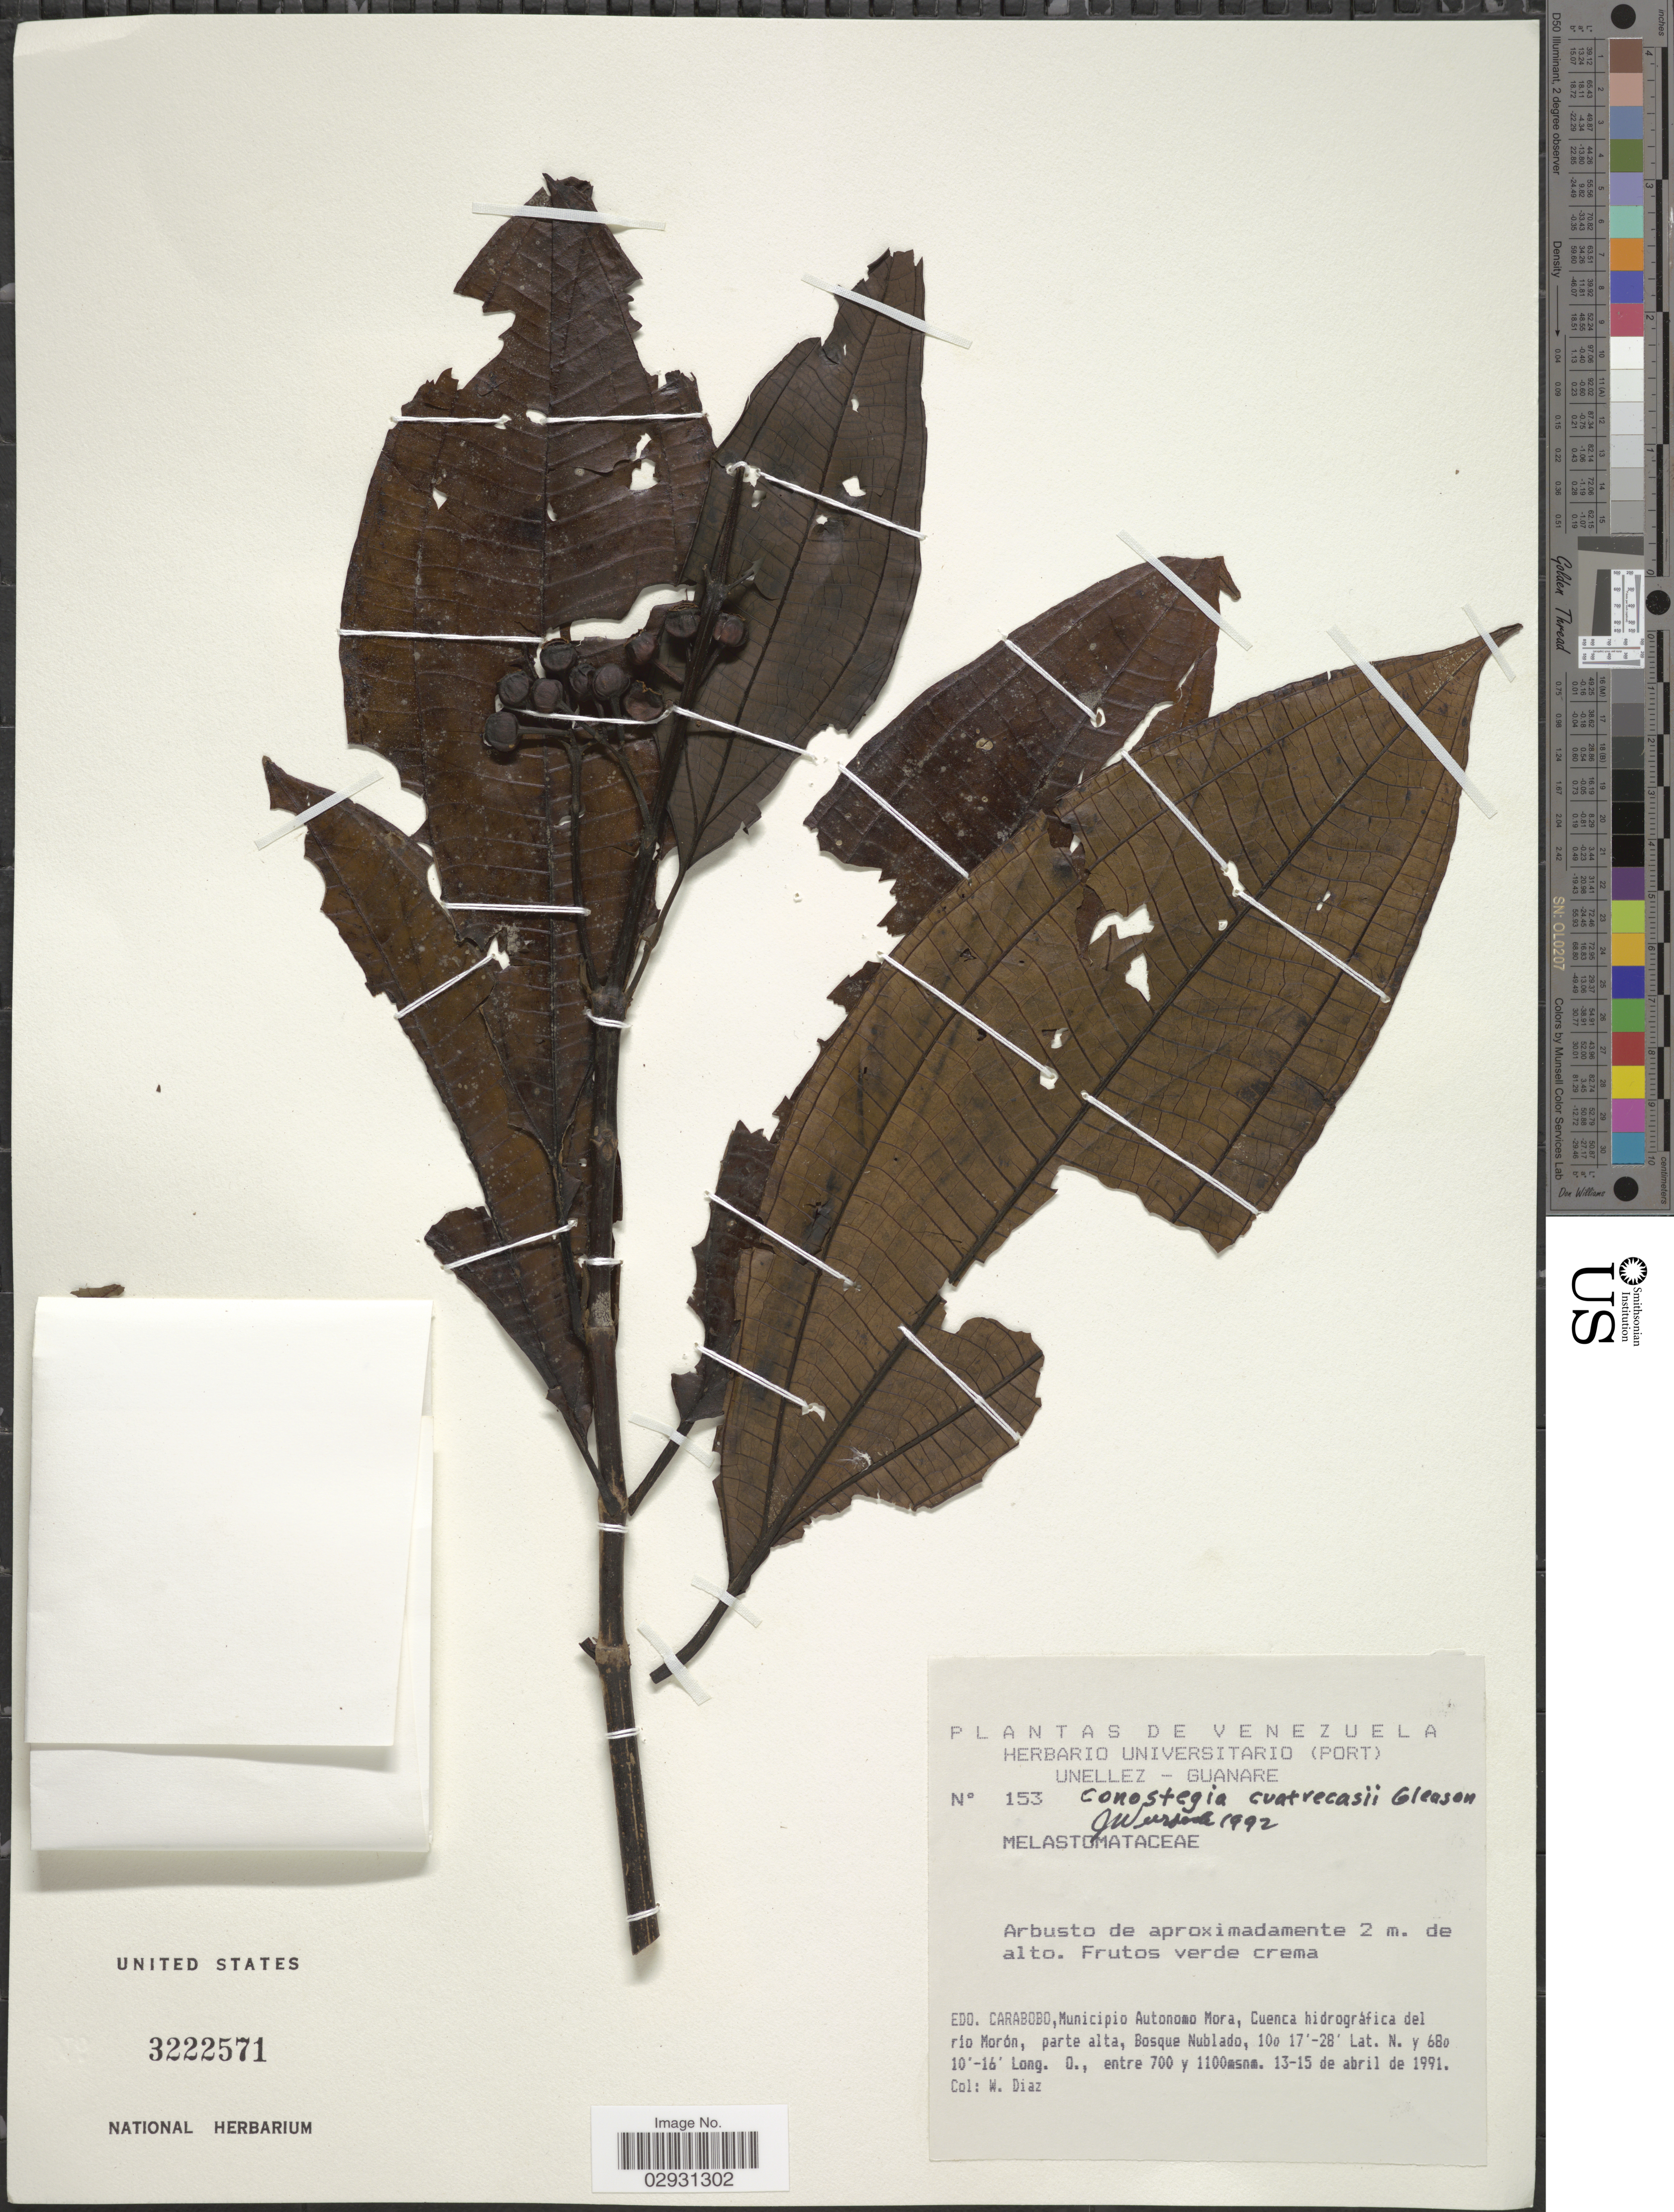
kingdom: Plantae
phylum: Tracheophyta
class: Magnoliopsida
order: Myrtales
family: Melastomataceae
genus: Conostegia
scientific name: Conostegia cuatrecasasii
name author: Gleason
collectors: W. Díaz P.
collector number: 153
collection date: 1991-04-13/1991-04-15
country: Venezuela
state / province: Carabobo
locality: Edo. Carabobo, Municipio Autonomo Mora, Cuenca hidrográfica del rio Morón, parte alta, Bosque Nublado.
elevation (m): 700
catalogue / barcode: US 3222571